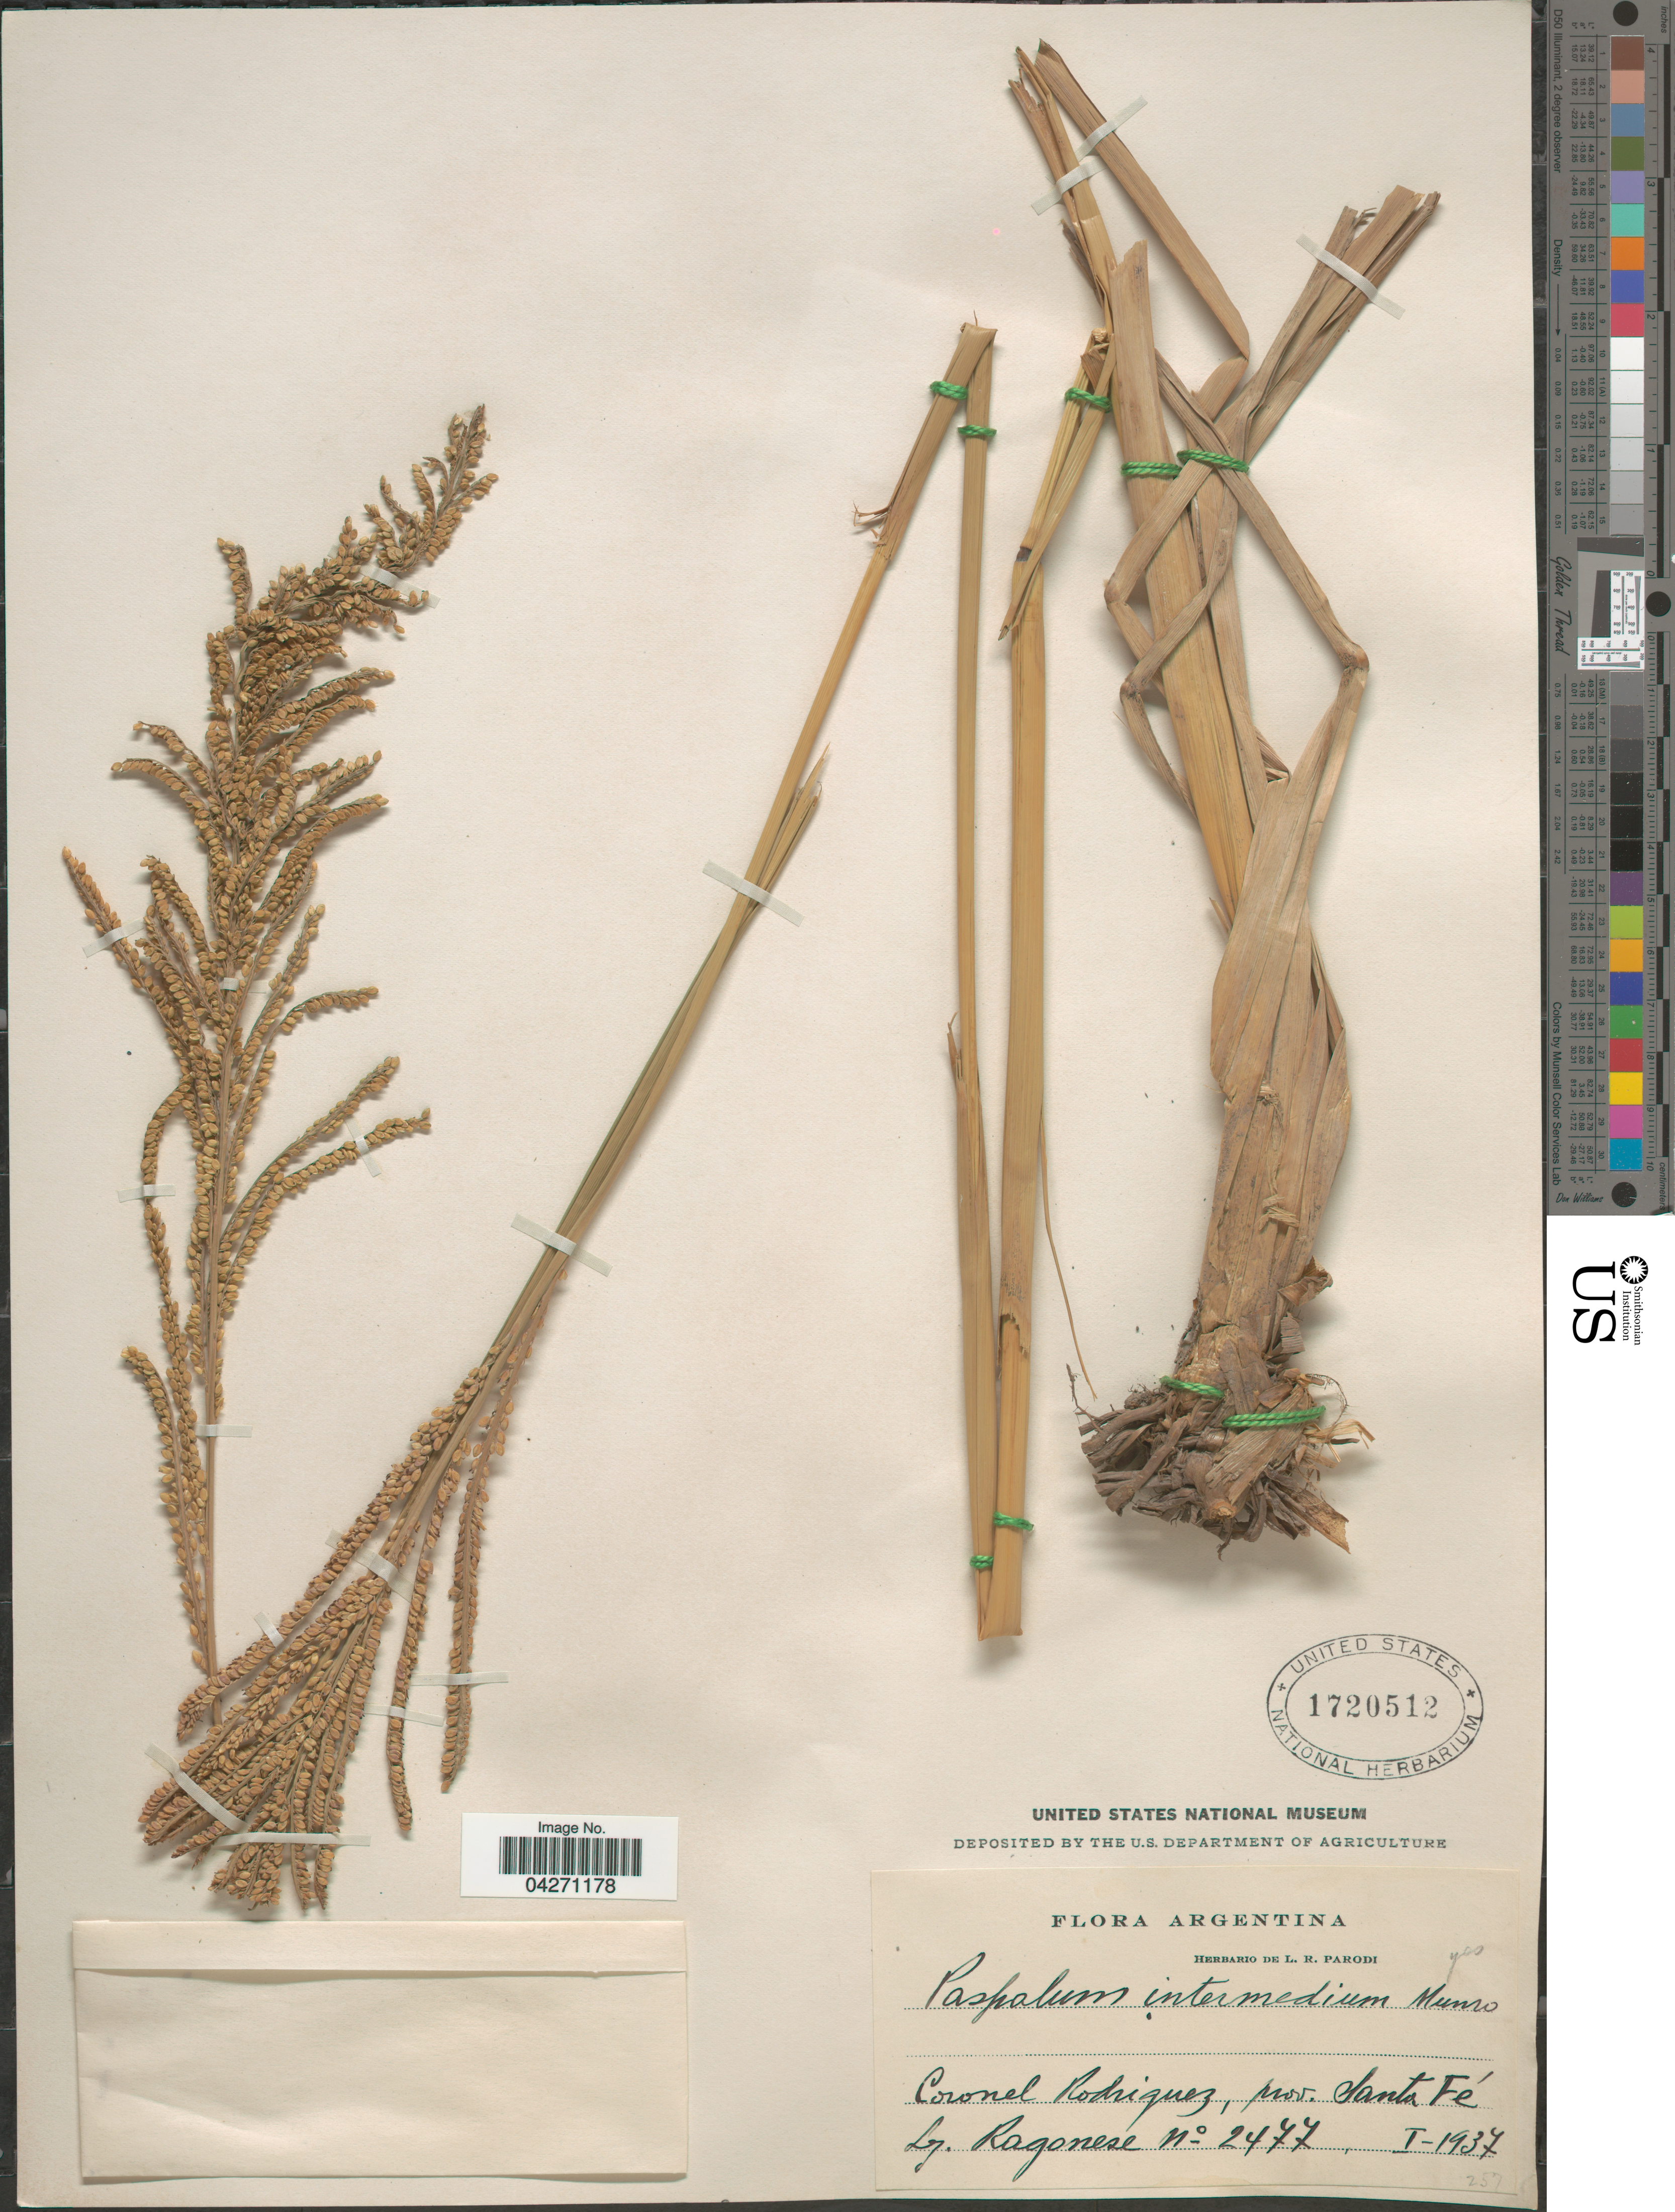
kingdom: Plantae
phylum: Tracheophyta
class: Liliopsida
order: Poales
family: Poaceae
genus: Paspalum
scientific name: Paspalum intermedium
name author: Munro ex Morong & Britton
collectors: Ragonese, --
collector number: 2477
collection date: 1937-01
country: Argentina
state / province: Santa Fe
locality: Coronel Rodriguez, prov. Santa Fé.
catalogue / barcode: US 1720512